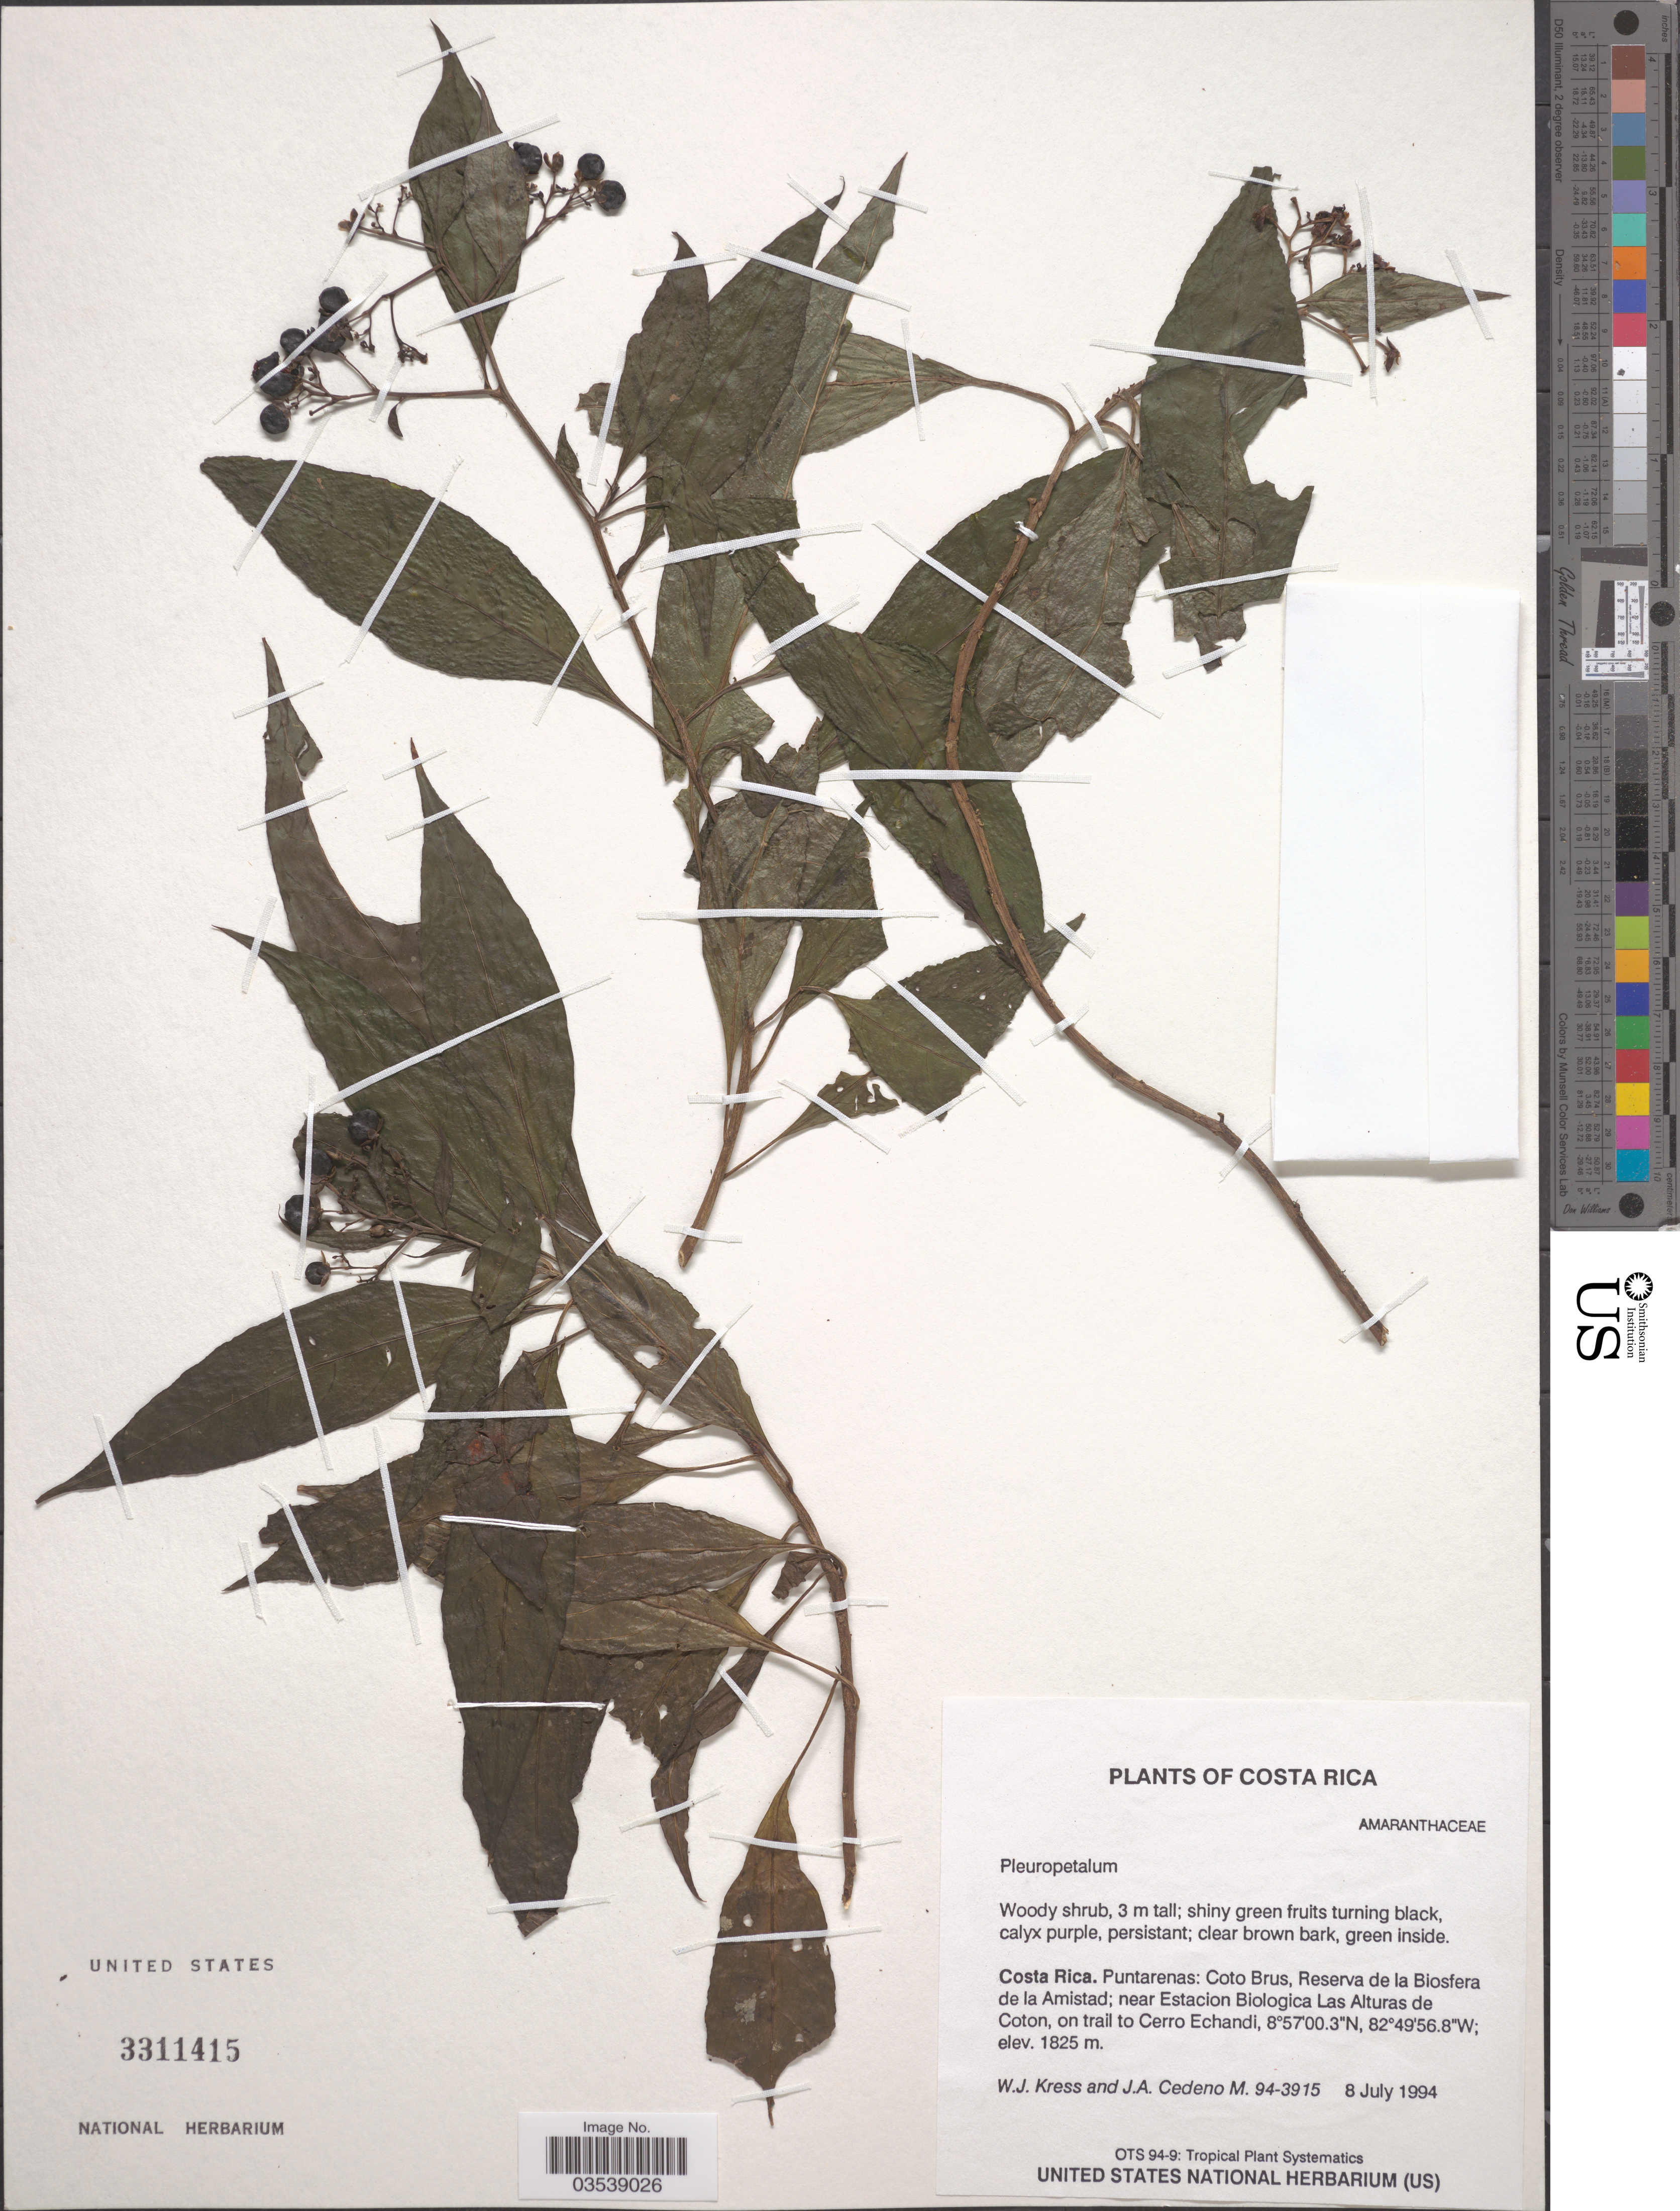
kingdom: Plantae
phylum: Tracheophyta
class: Magnoliopsida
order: Caryophyllales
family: Amaranthaceae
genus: Pleuropetalum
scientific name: Pleuropetalum sp.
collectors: W. J. Kress & J. A. Cedeño M.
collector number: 94-3915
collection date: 1994-07-08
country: Costa Rica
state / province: Puntarenas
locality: Coto Brus, Reserva de la Biosfera de la Amistad; near Estacion Biologica Las Alturas de Coton, on trail to Cerro Echandi.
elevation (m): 1825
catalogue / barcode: US 3311415